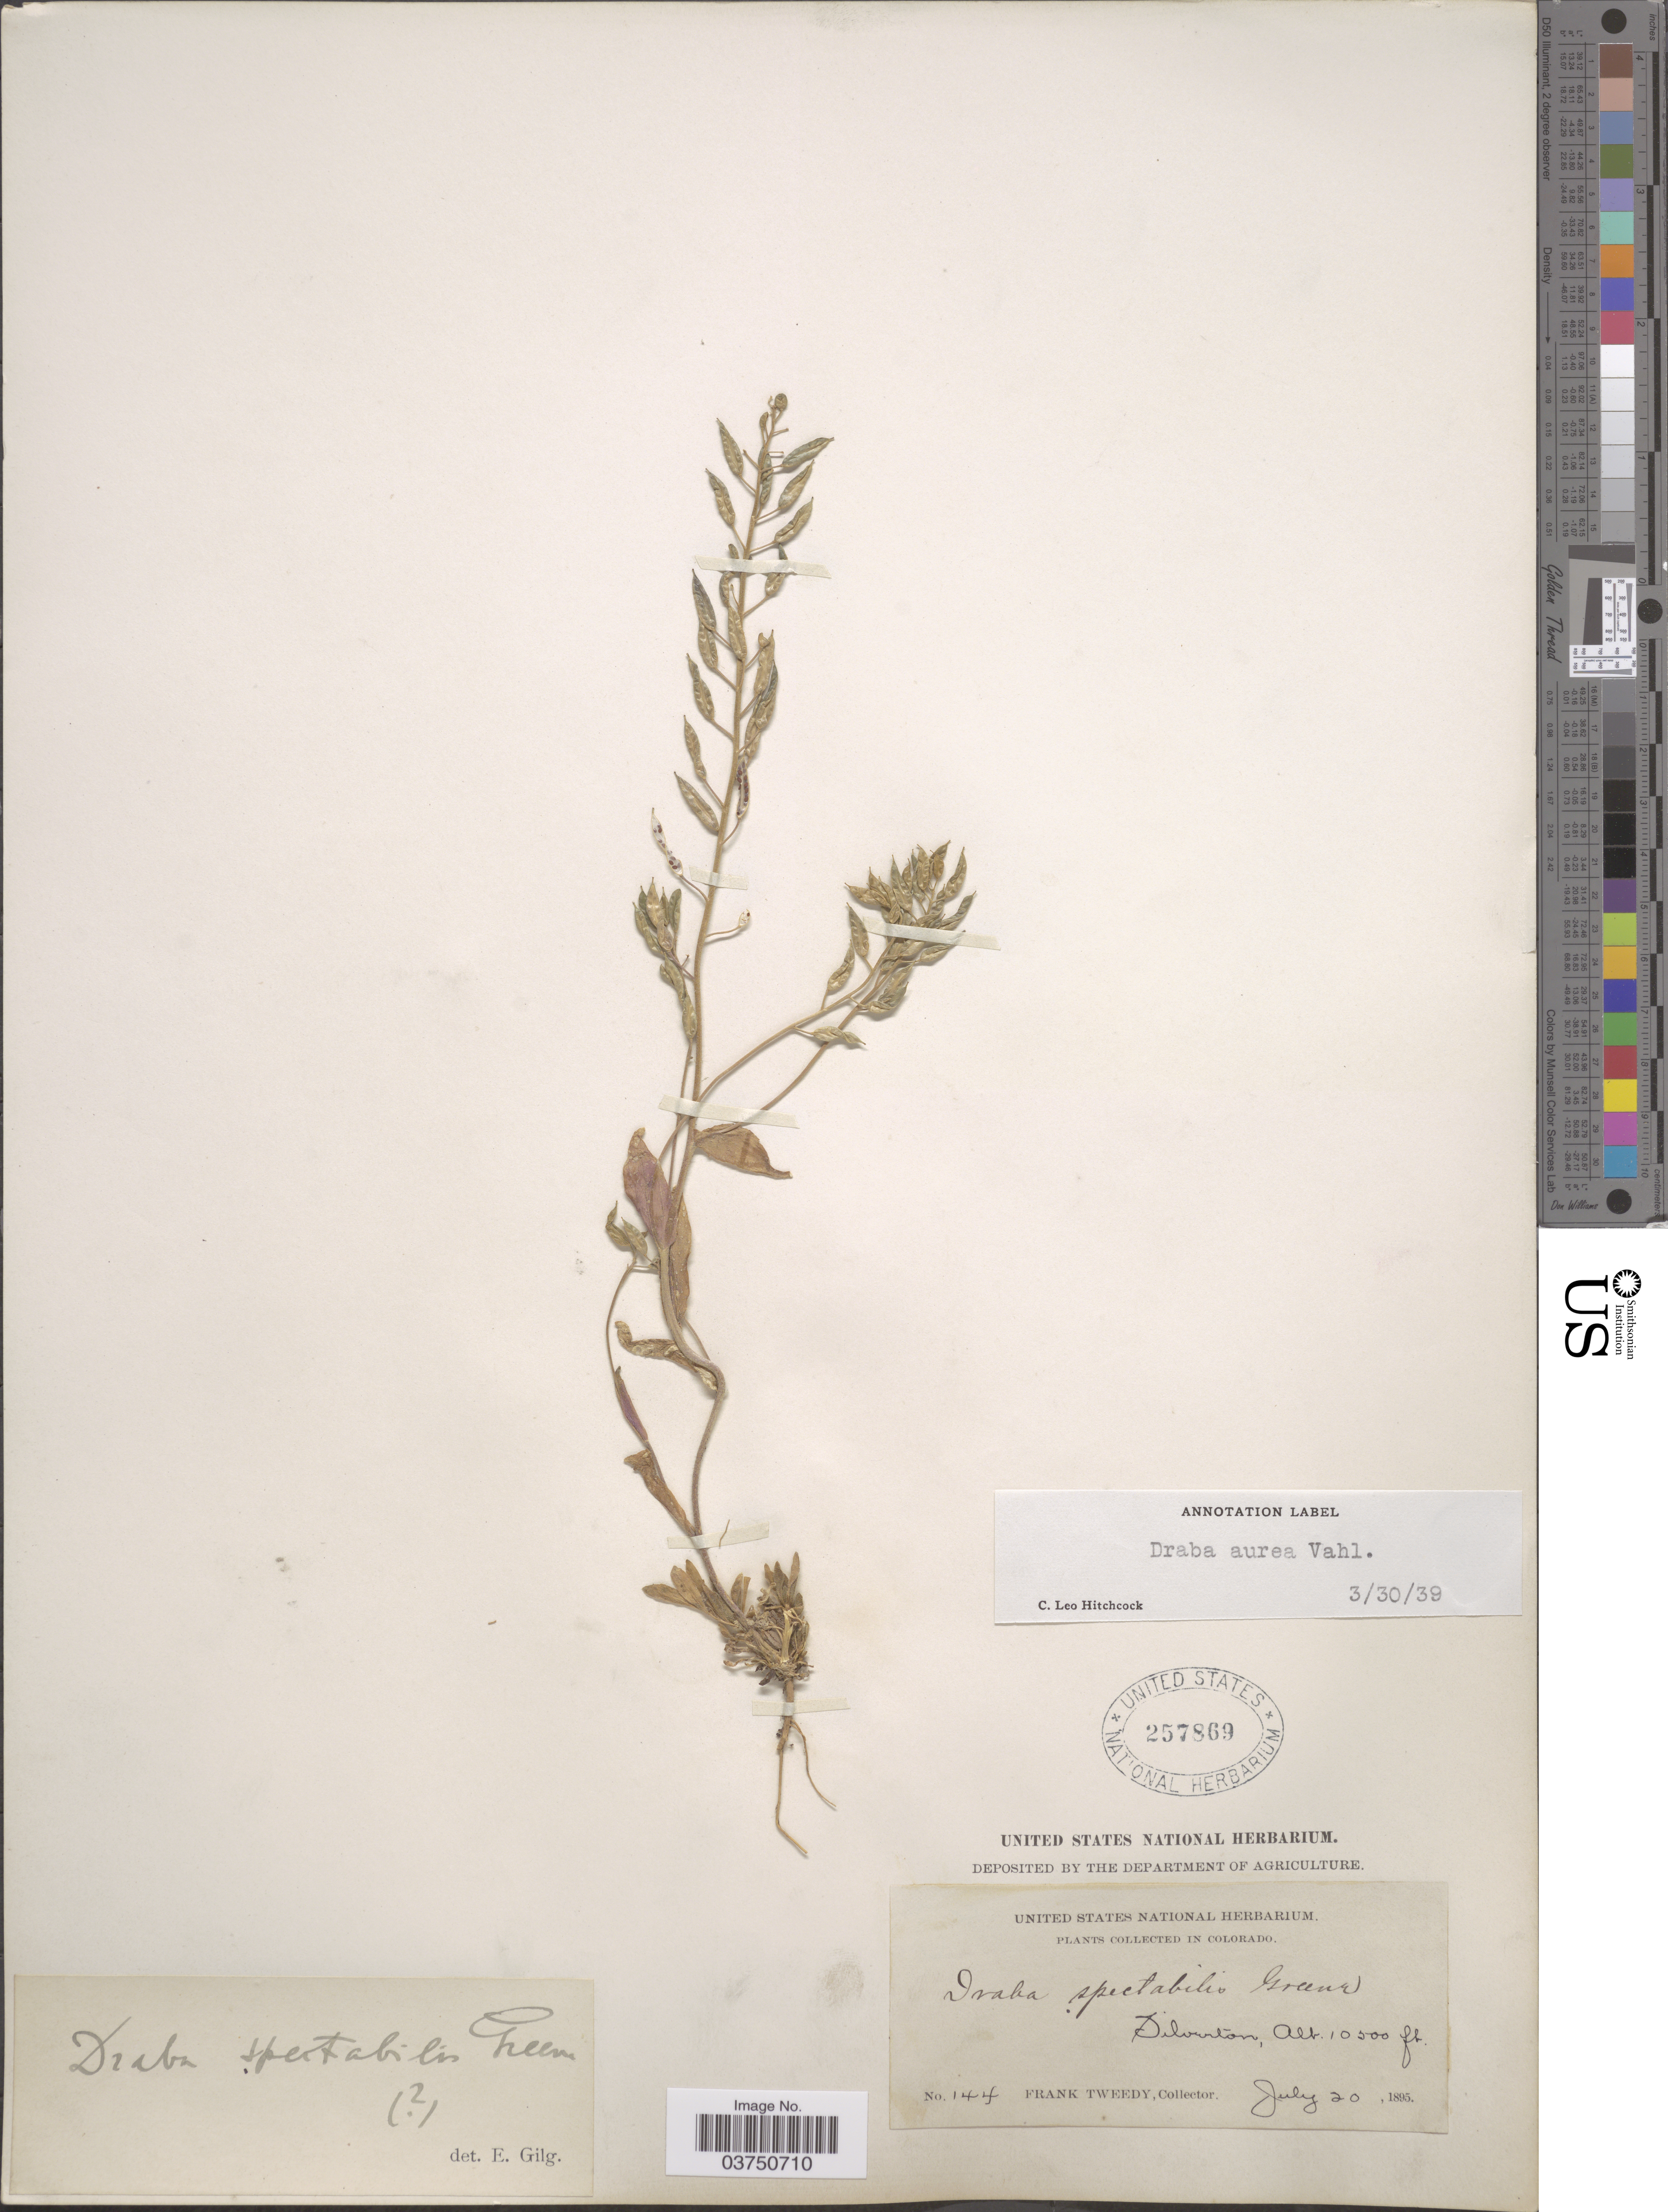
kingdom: Plantae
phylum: Tracheophyta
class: Magnoliopsida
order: Brassicales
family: Brassicaceae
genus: Draba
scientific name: Draba aurea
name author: Vahl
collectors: F. Tweedy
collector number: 144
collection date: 1895-07-20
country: United States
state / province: Colorado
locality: Silverton.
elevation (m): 3200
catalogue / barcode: US 257869